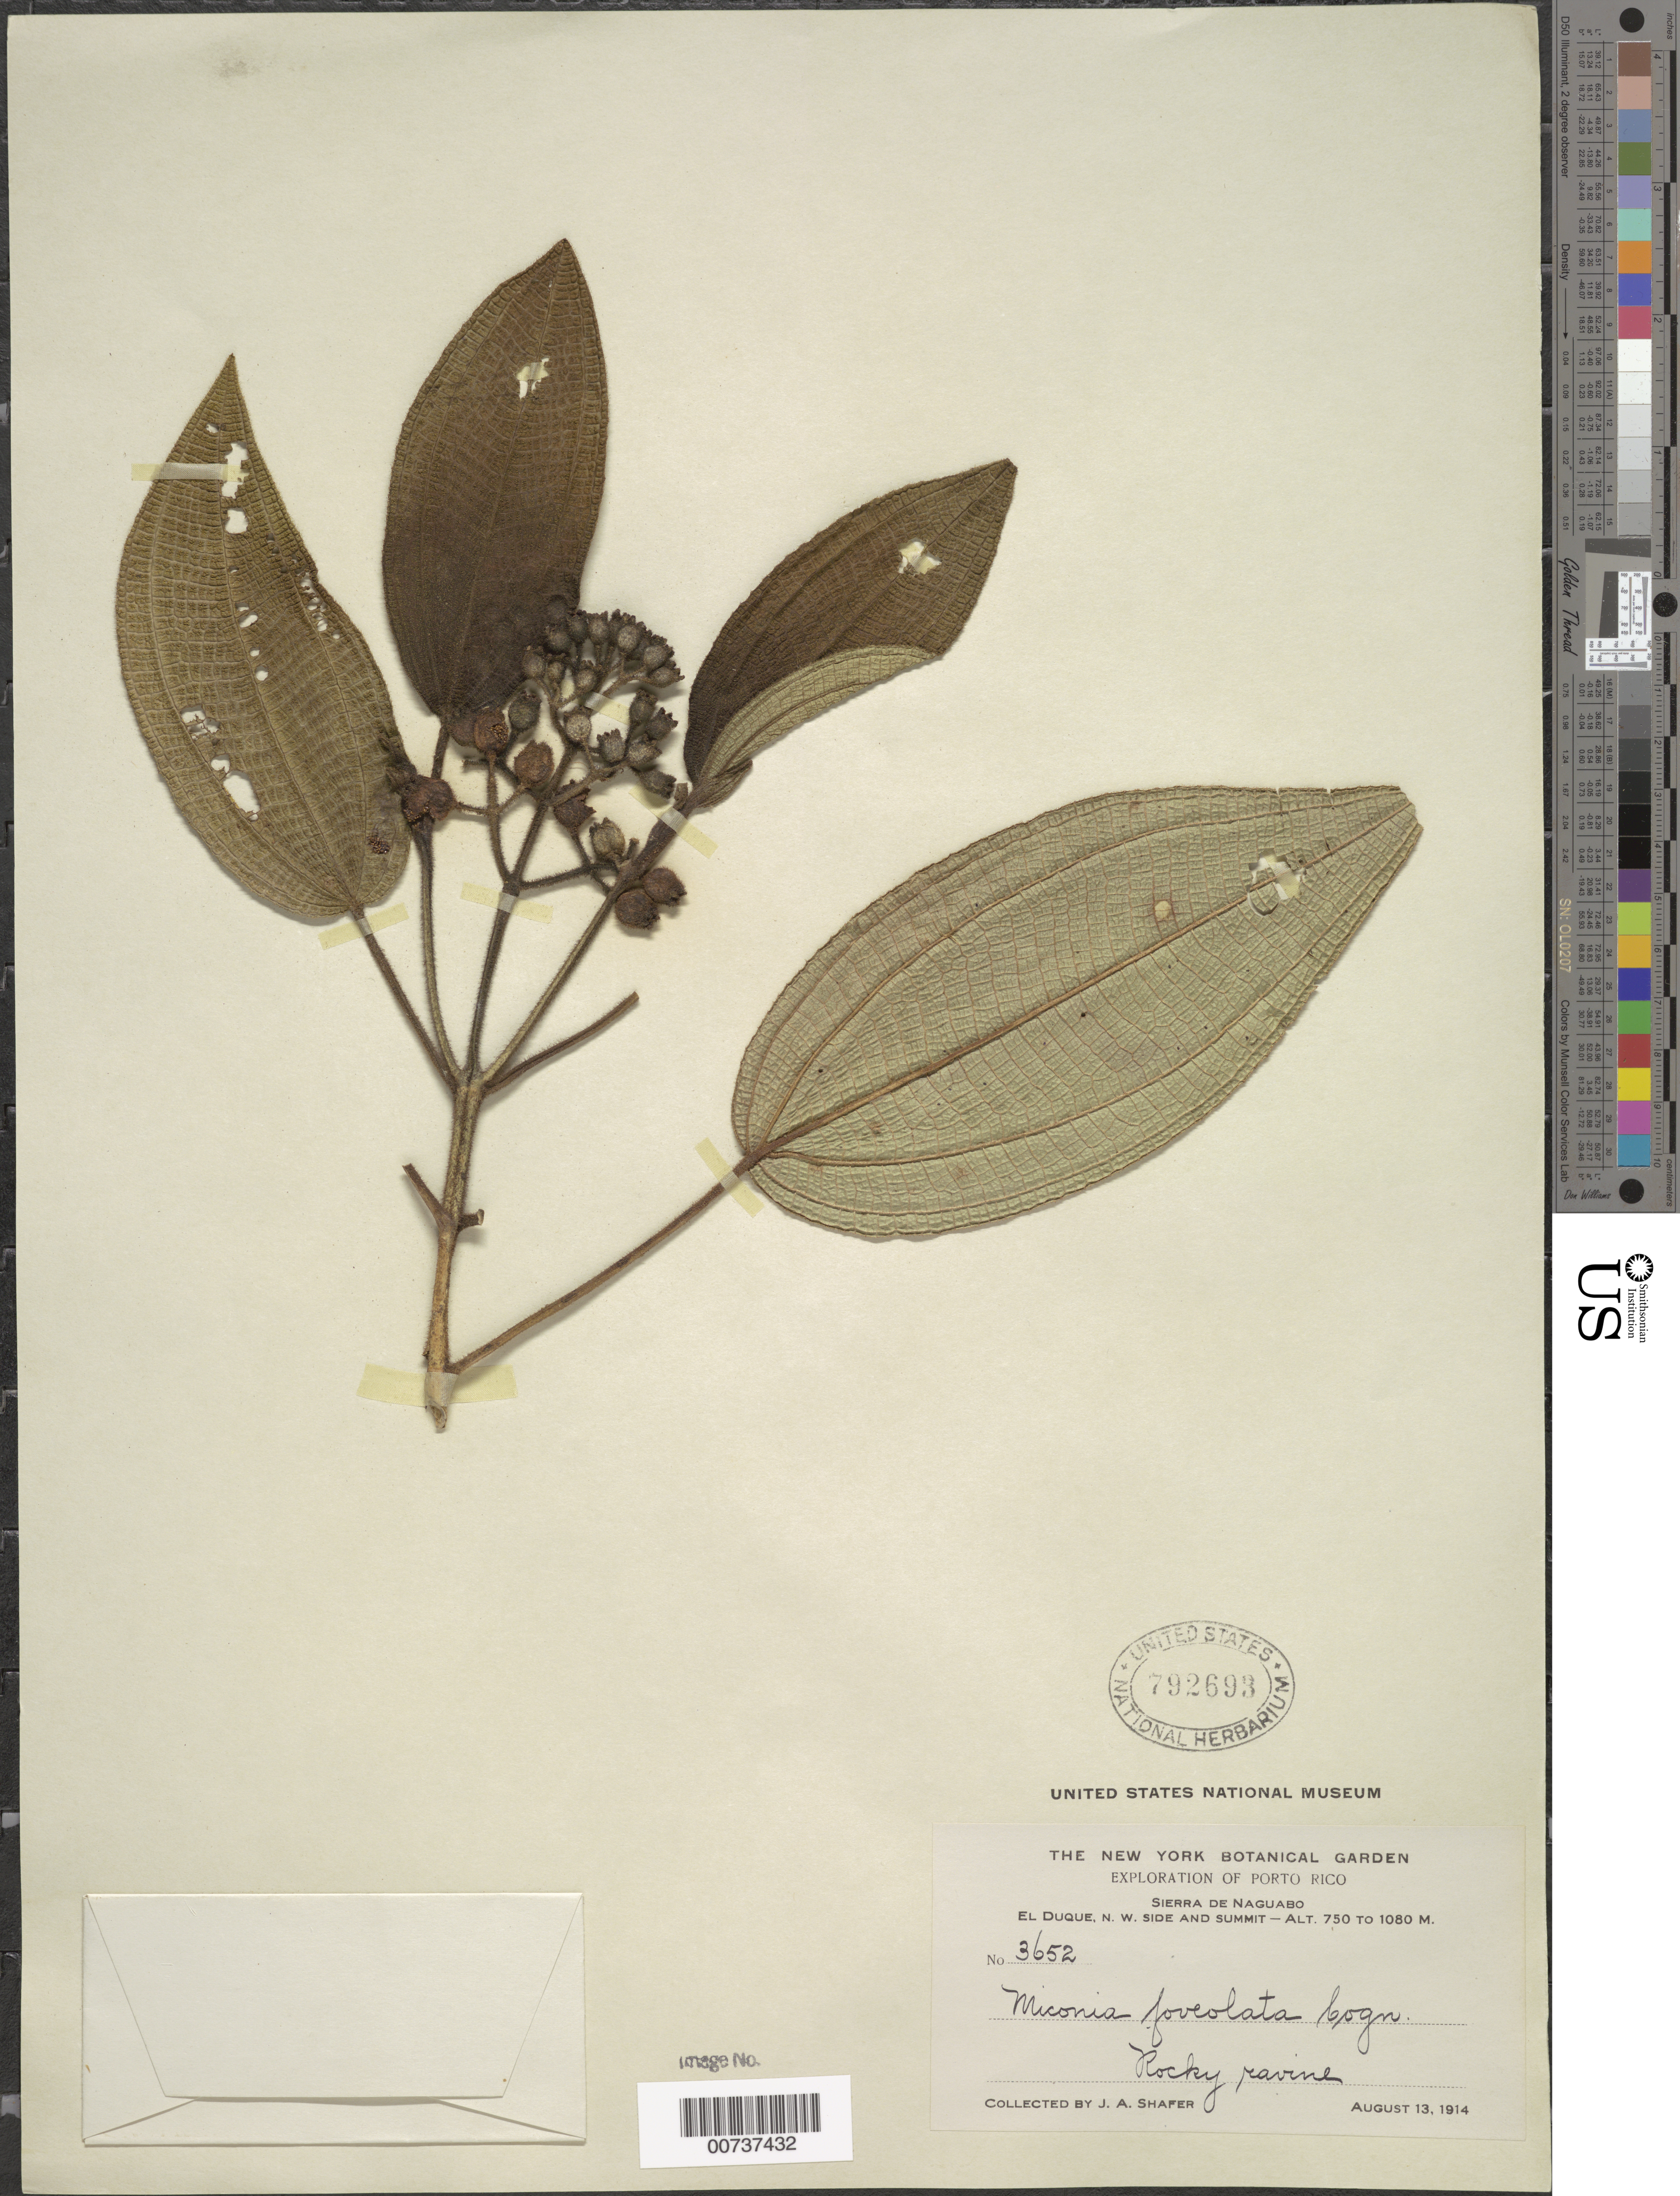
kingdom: Plantae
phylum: Tracheophyta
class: Magnoliopsida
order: Myrtales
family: Melastomataceae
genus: Miconia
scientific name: Miconia foveolata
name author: Cogn.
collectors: J. A. Shafer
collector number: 3652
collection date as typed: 13 Aug 1914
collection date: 1914-08-13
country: Puerto Rico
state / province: Naguabo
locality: Sierra de Naguabo, El Duque, NW side and summit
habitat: Rocky ravine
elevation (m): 750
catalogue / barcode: US 792693